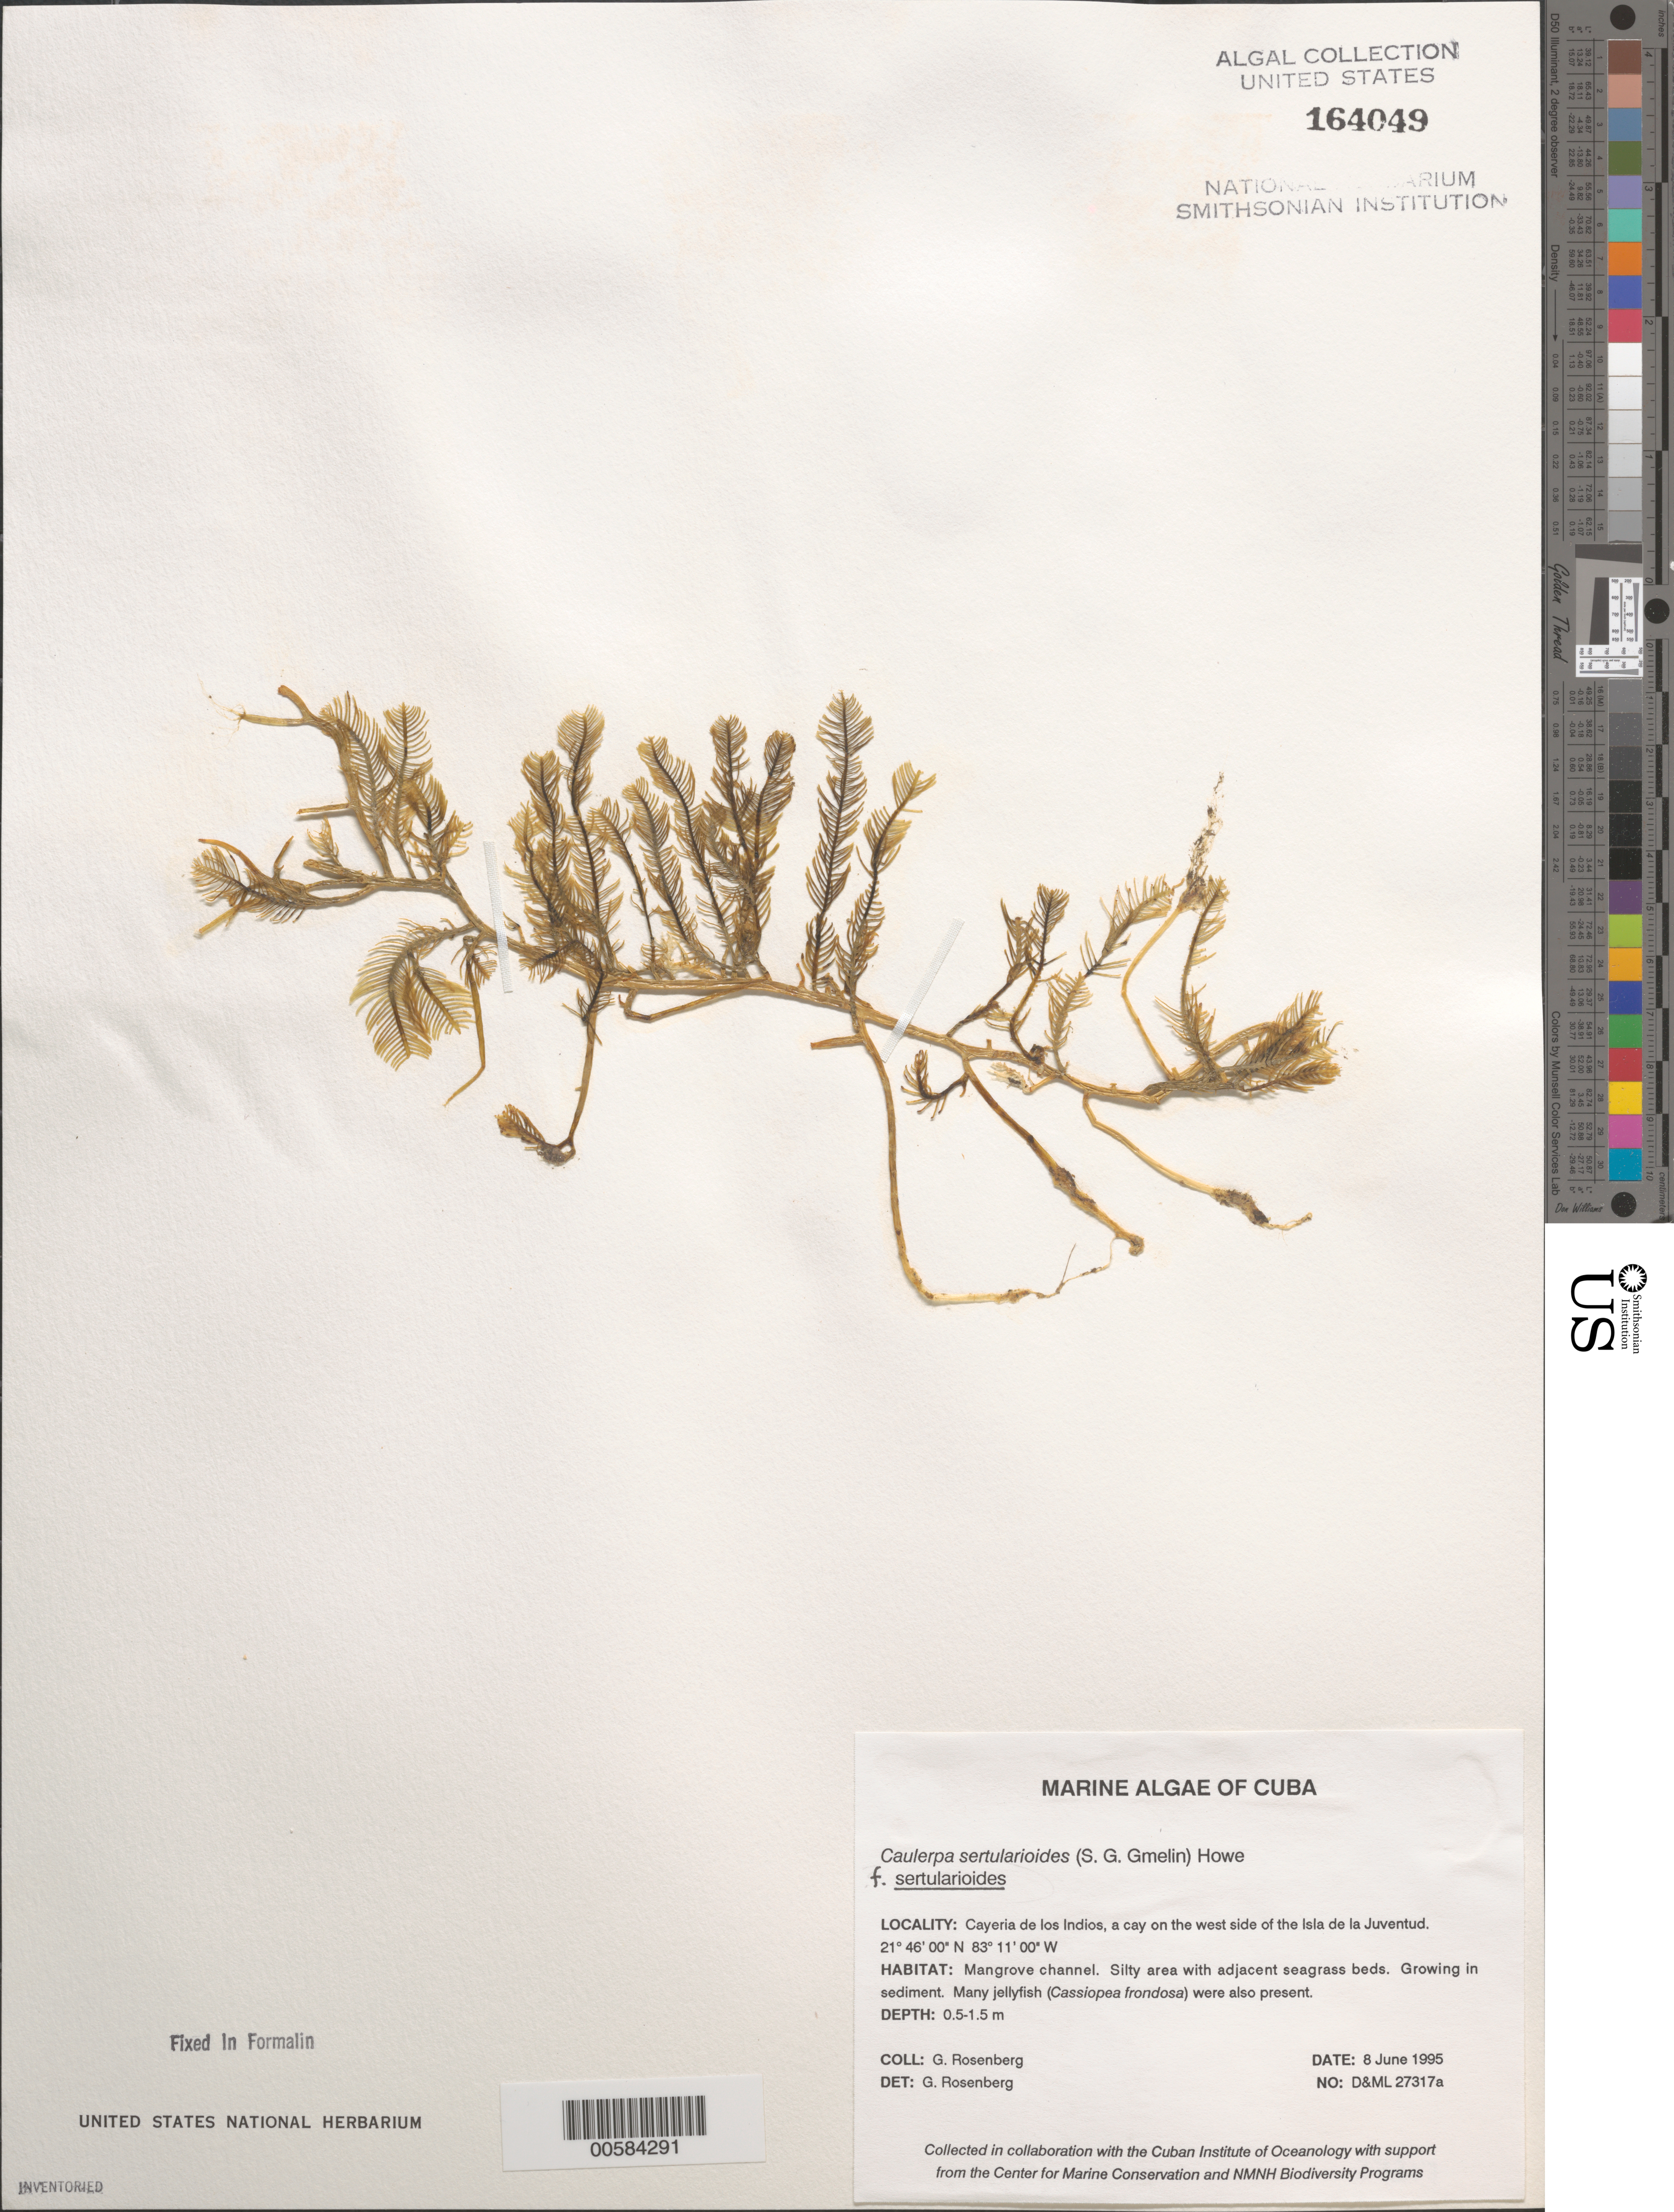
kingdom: Plantae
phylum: Chlorophyta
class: Ulvophyceae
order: Bryopsidales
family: Caulerpaceae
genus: Caulerpa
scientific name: Caulerpa sertularioides f. sertularioides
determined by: Rosenberg, G.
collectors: G. Rosenberg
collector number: D&ML 27317a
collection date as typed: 08 Jun 1995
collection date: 1995-06-08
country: Cuba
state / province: Isla de La Juventud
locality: Isla de la juventud, cayeria de los indios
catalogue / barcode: US 164049